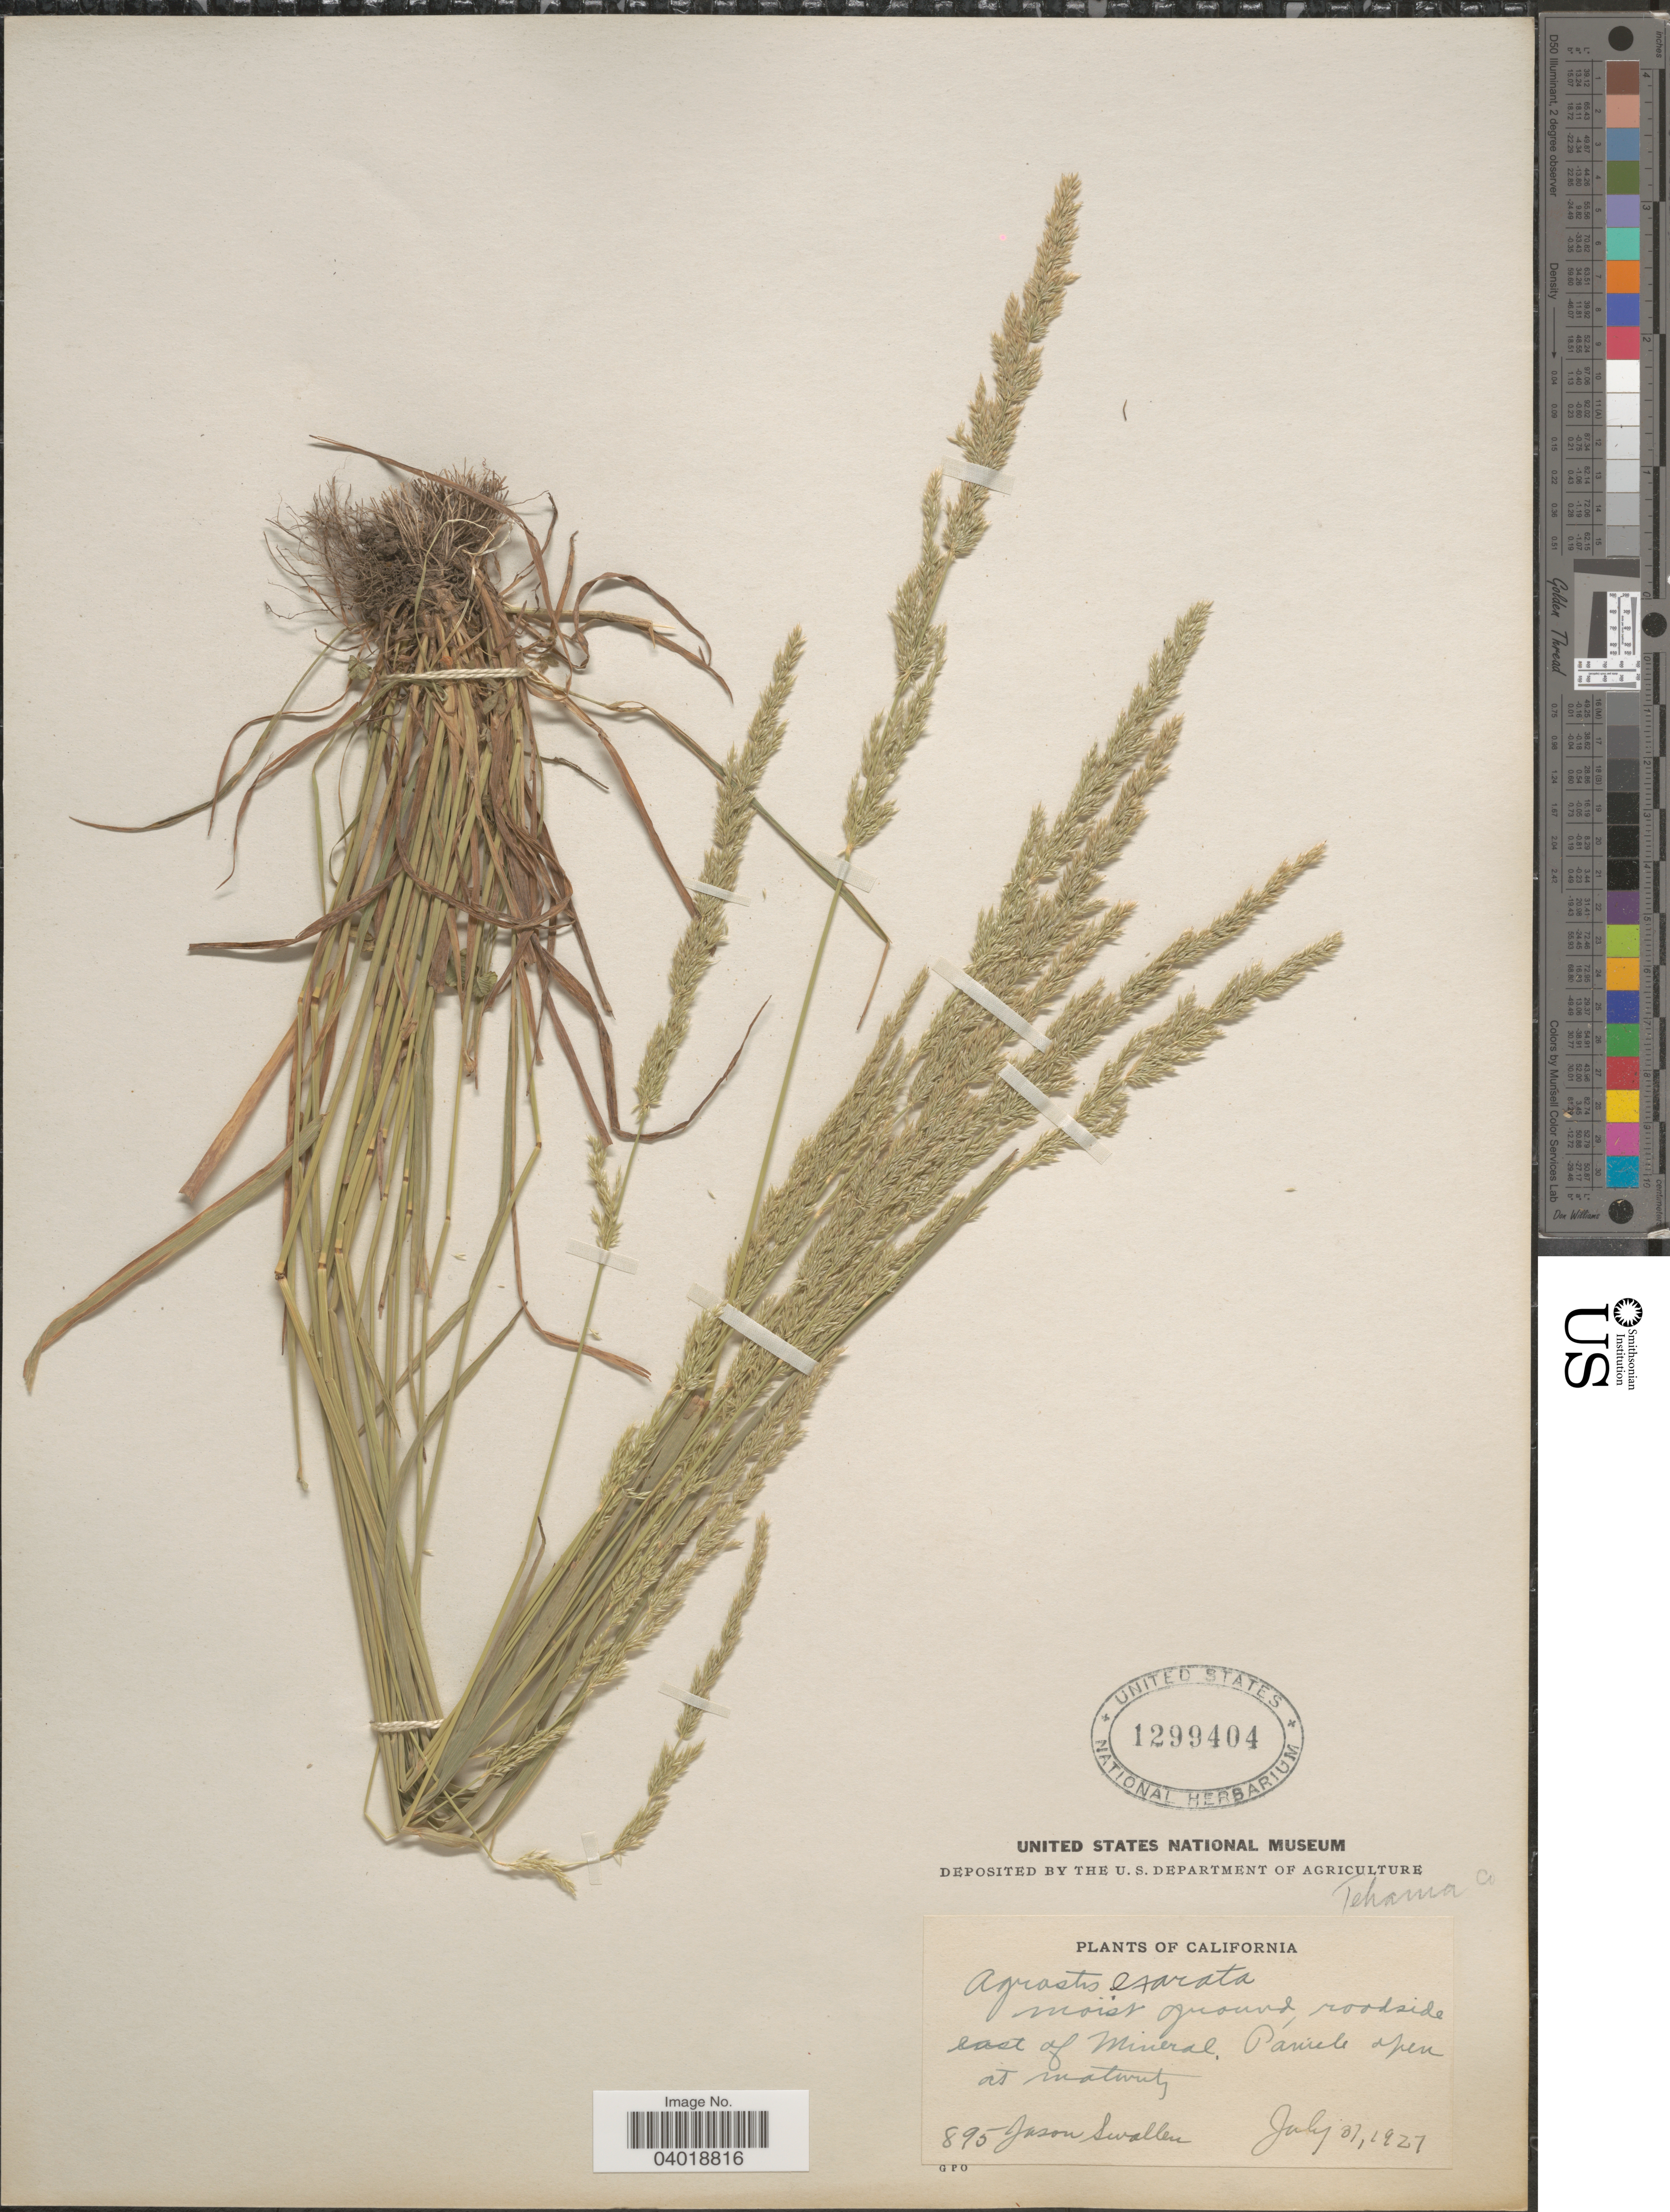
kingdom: Plantae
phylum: Tracheophyta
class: Liliopsida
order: Poales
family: Poaceae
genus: Agrostis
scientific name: Agrostis exarata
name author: Trin.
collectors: J. R. Swallen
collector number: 895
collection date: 1927-07-31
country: United States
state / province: California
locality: Roadside east of Mineral.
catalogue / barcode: US 1299404